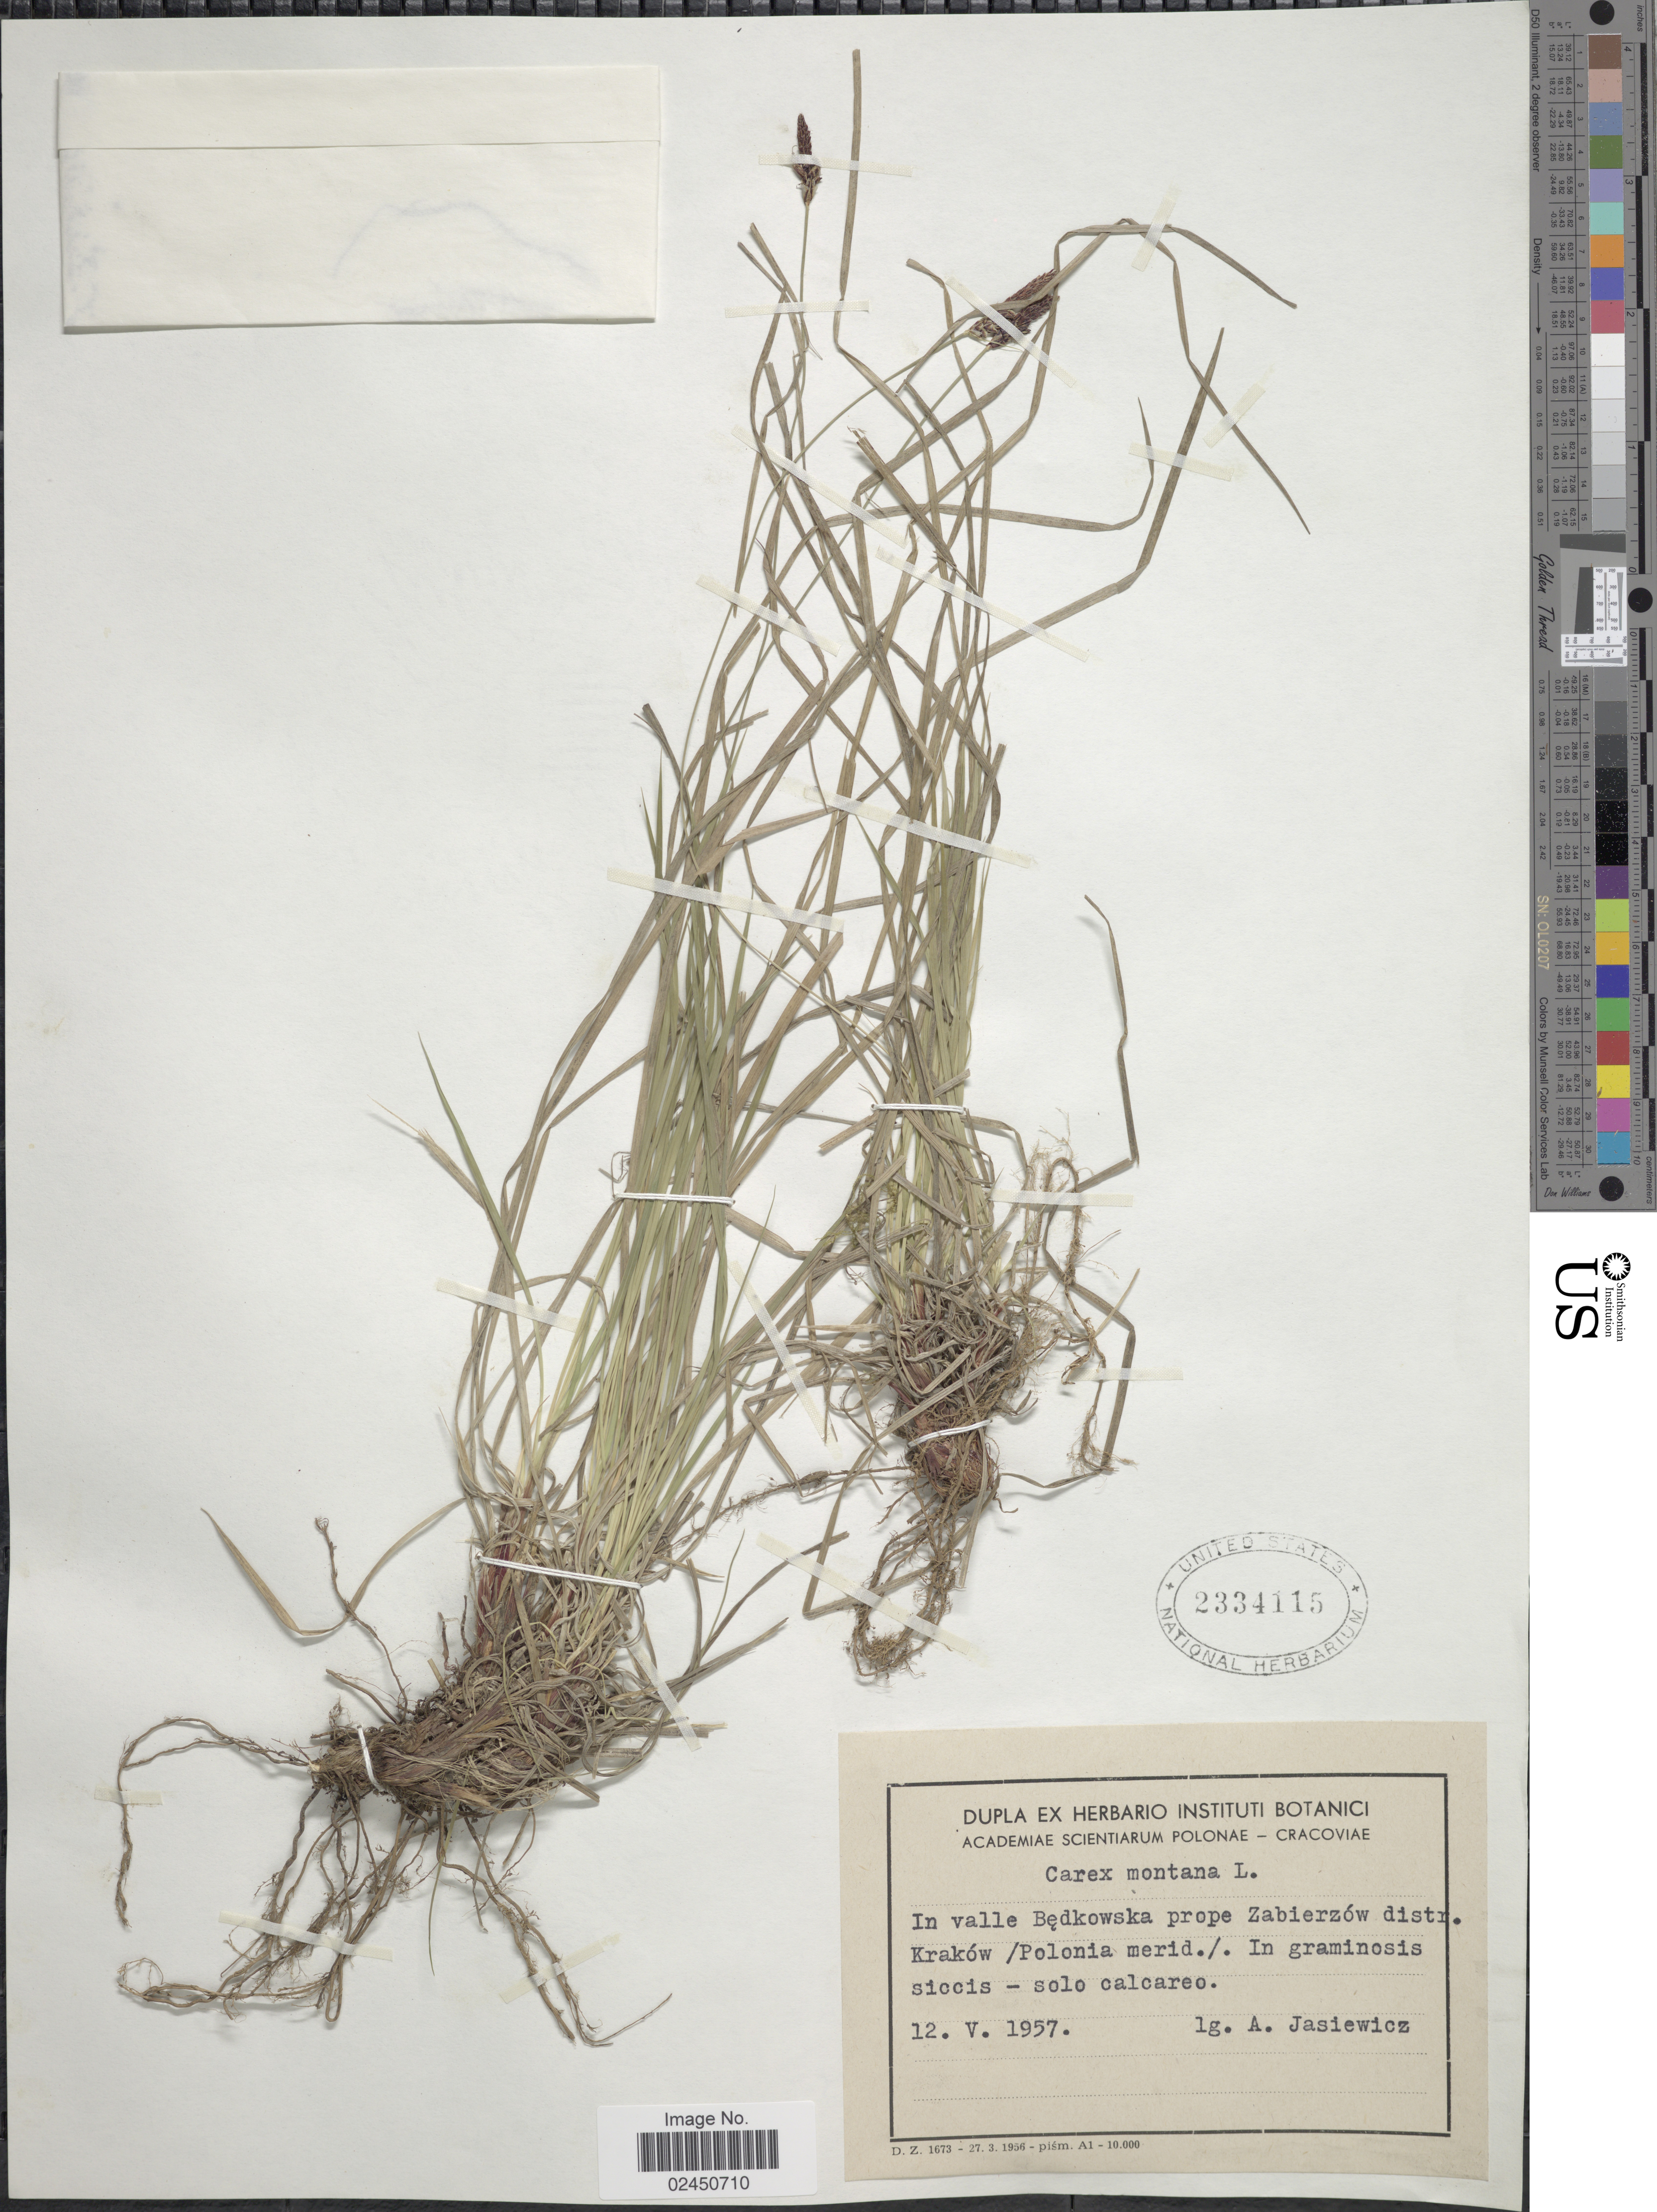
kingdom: Plantae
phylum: Tracheophyta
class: Liliopsida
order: Poales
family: Cyperaceae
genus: Carex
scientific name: Carex montana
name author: L.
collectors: A. Jasiewicz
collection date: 1957-05-12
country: Poland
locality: Valle Bedkowska prope Zabierzow distr. Krakow/ Polonia merid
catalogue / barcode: US 2334115